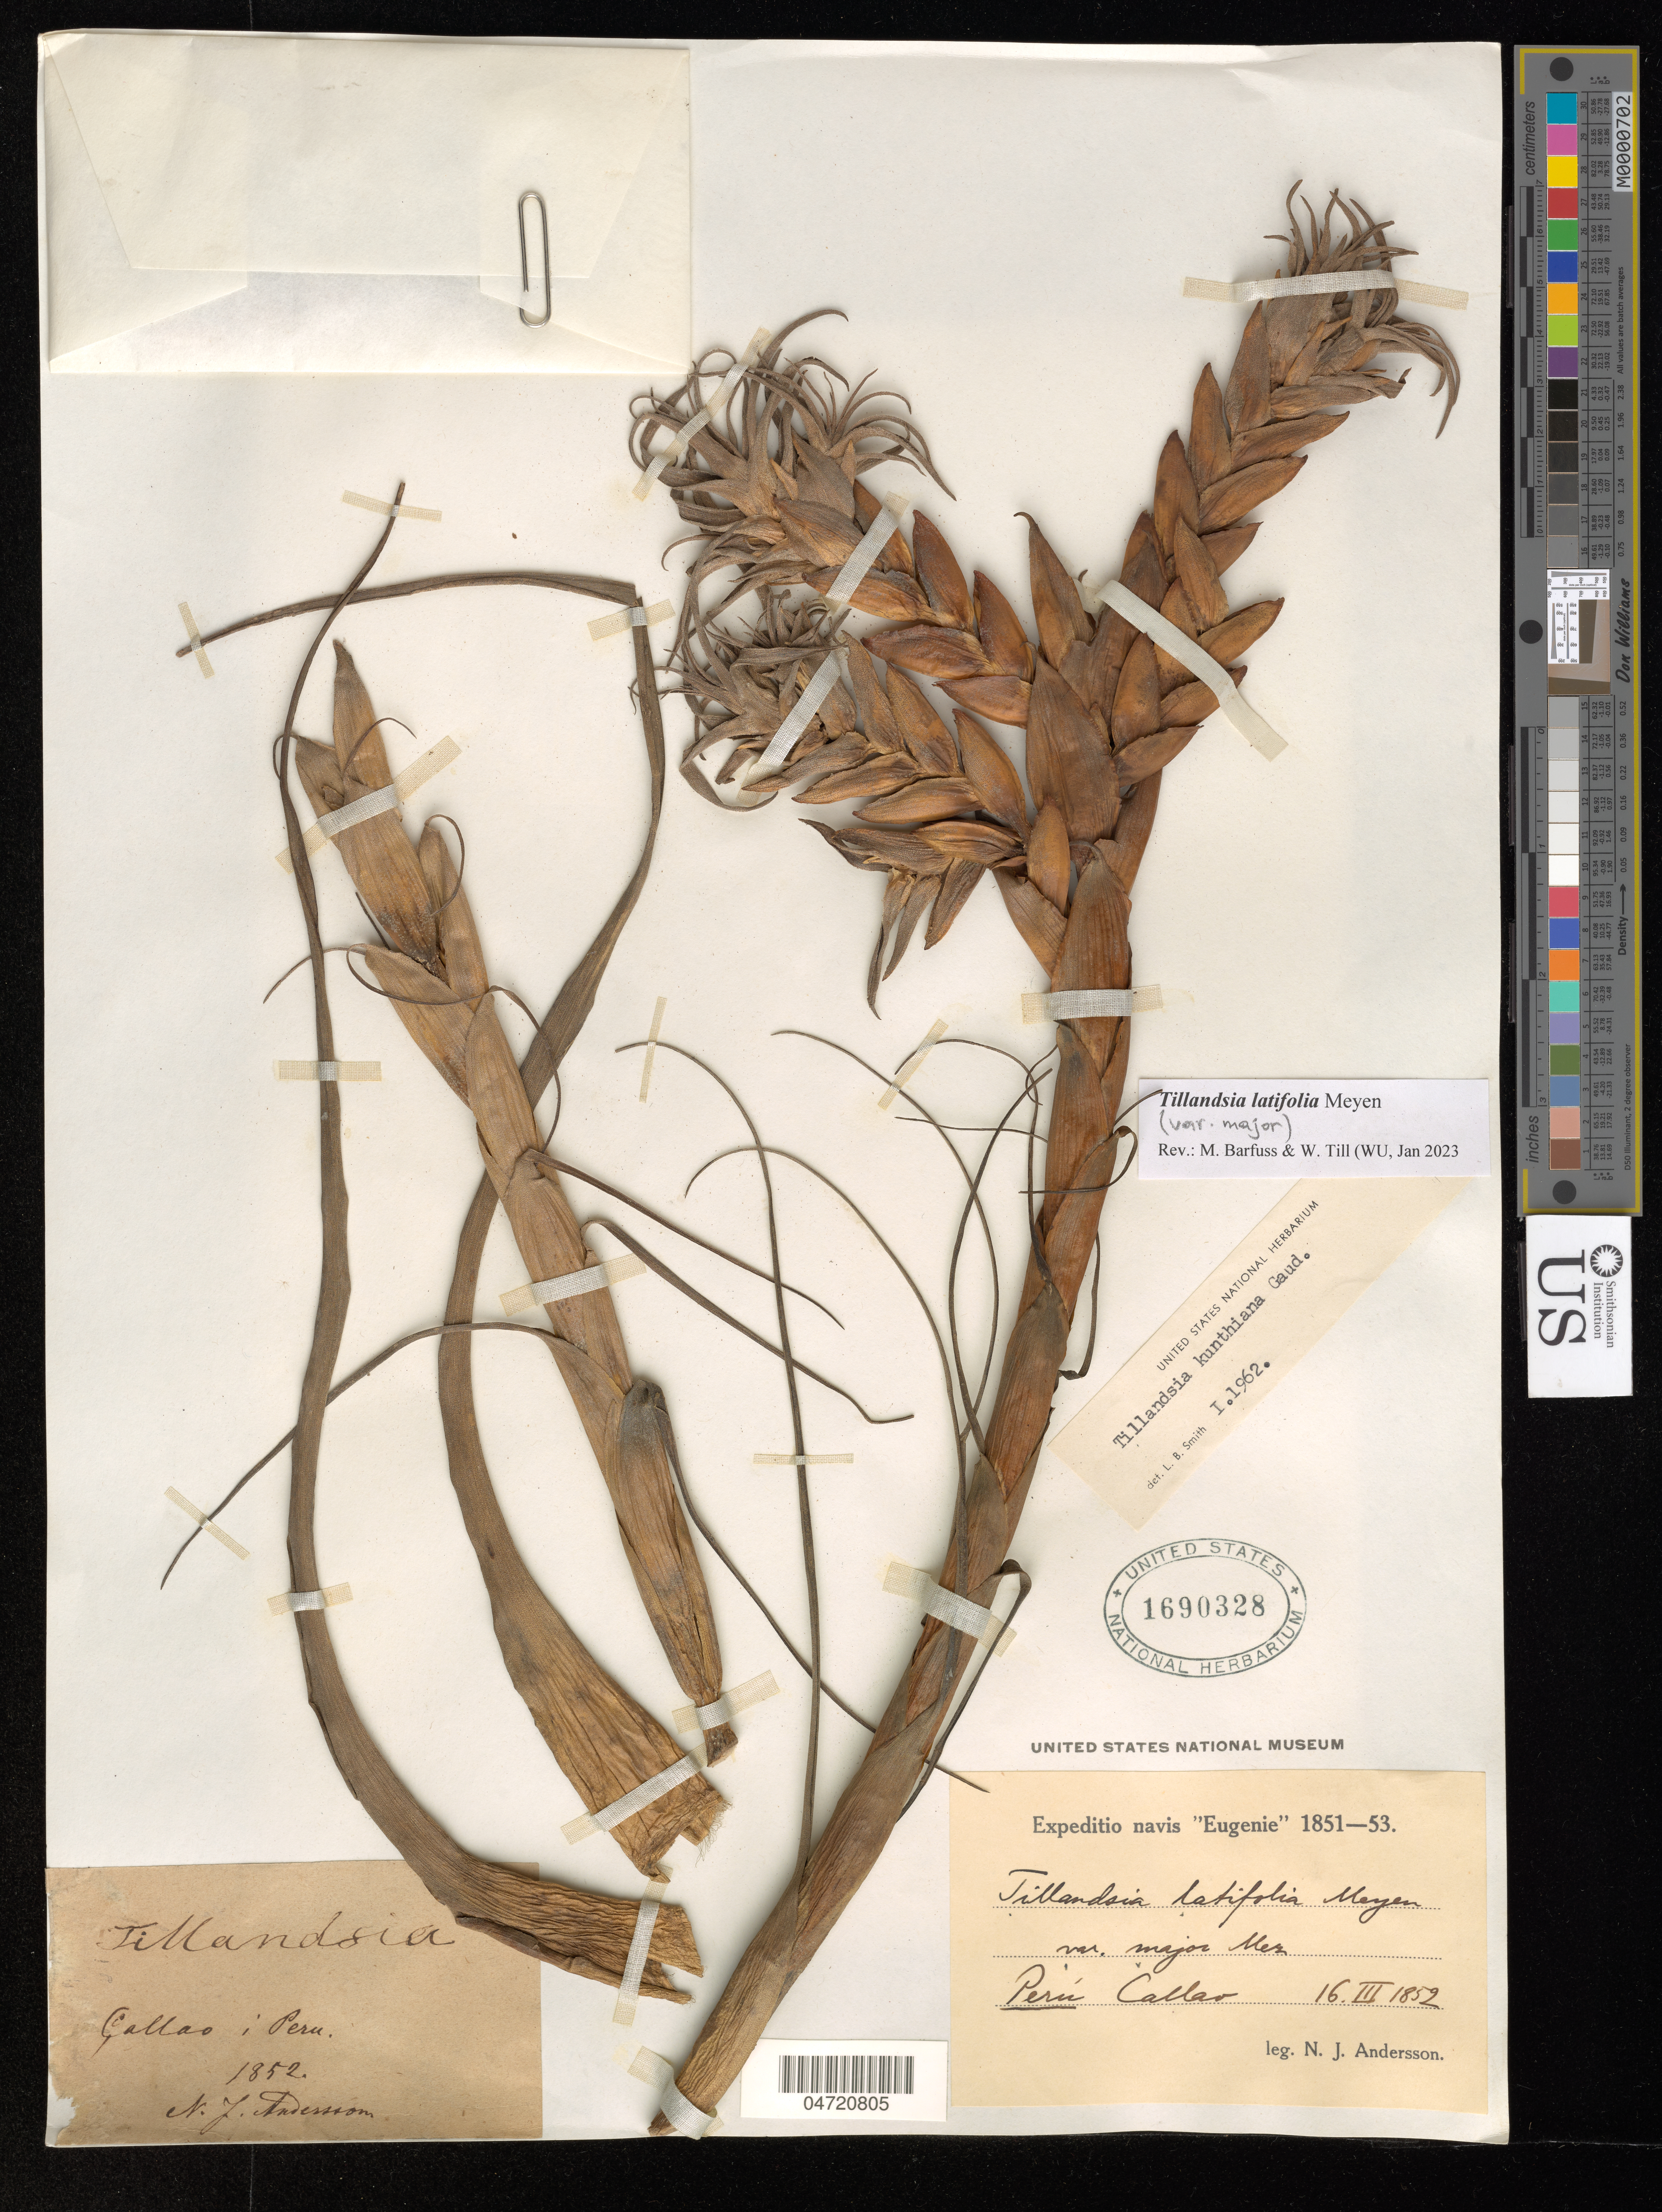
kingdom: Plantae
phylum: Tracheophyta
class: Liliopsida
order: Poales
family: Bromeliaceae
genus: Tillandsia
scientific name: Tillandsia latifolia var. major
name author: Mez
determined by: Barfuss, Michael H.; Till, W.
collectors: N. J. Andersson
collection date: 1852-03-16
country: Peru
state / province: Callao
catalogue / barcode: US 1690328